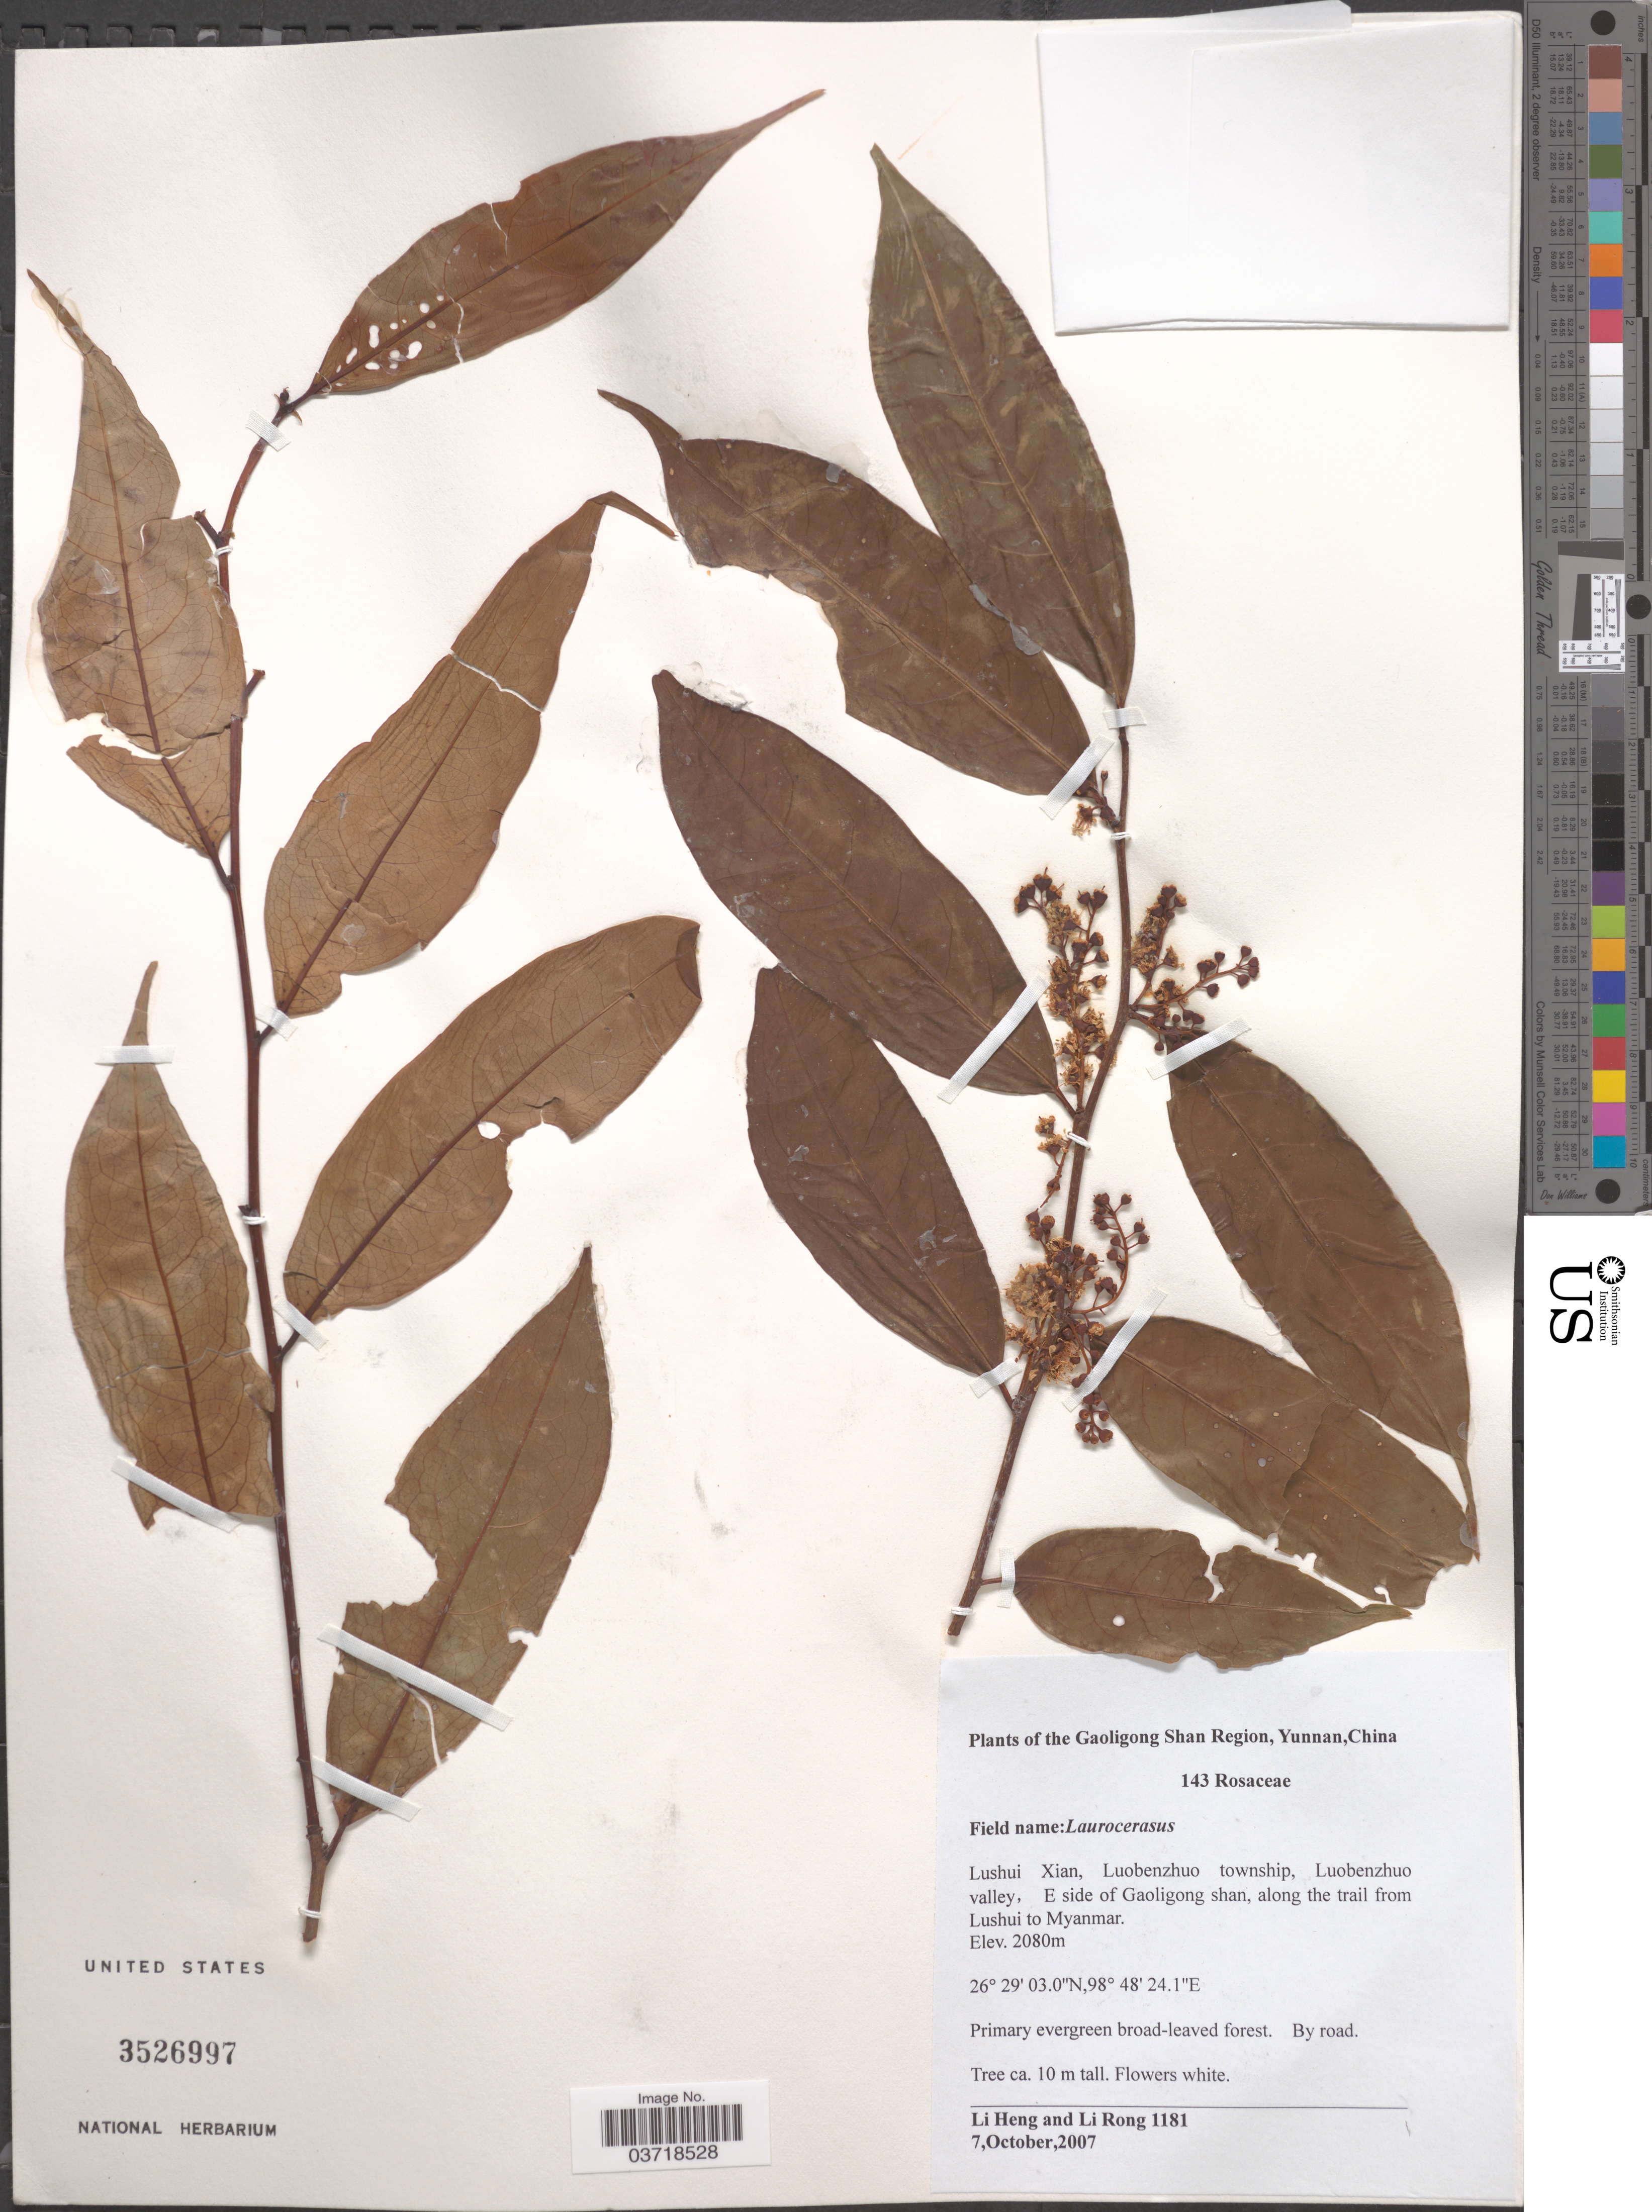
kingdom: Plantae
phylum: Tracheophyta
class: Magnoliopsida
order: Rosales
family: Rosaceae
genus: Prunus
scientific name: Prunus sp.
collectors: L. Heng & R. Li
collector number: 1181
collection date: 2007-10-07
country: China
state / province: Yunnan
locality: Gaoligong Shan Region. Lushui Xian, Luobenzhuo township, Luobenzhuo valley, E side of Gaoligong shan, along the trail from Lushiu to Myanmar.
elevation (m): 2080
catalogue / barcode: US 3526997